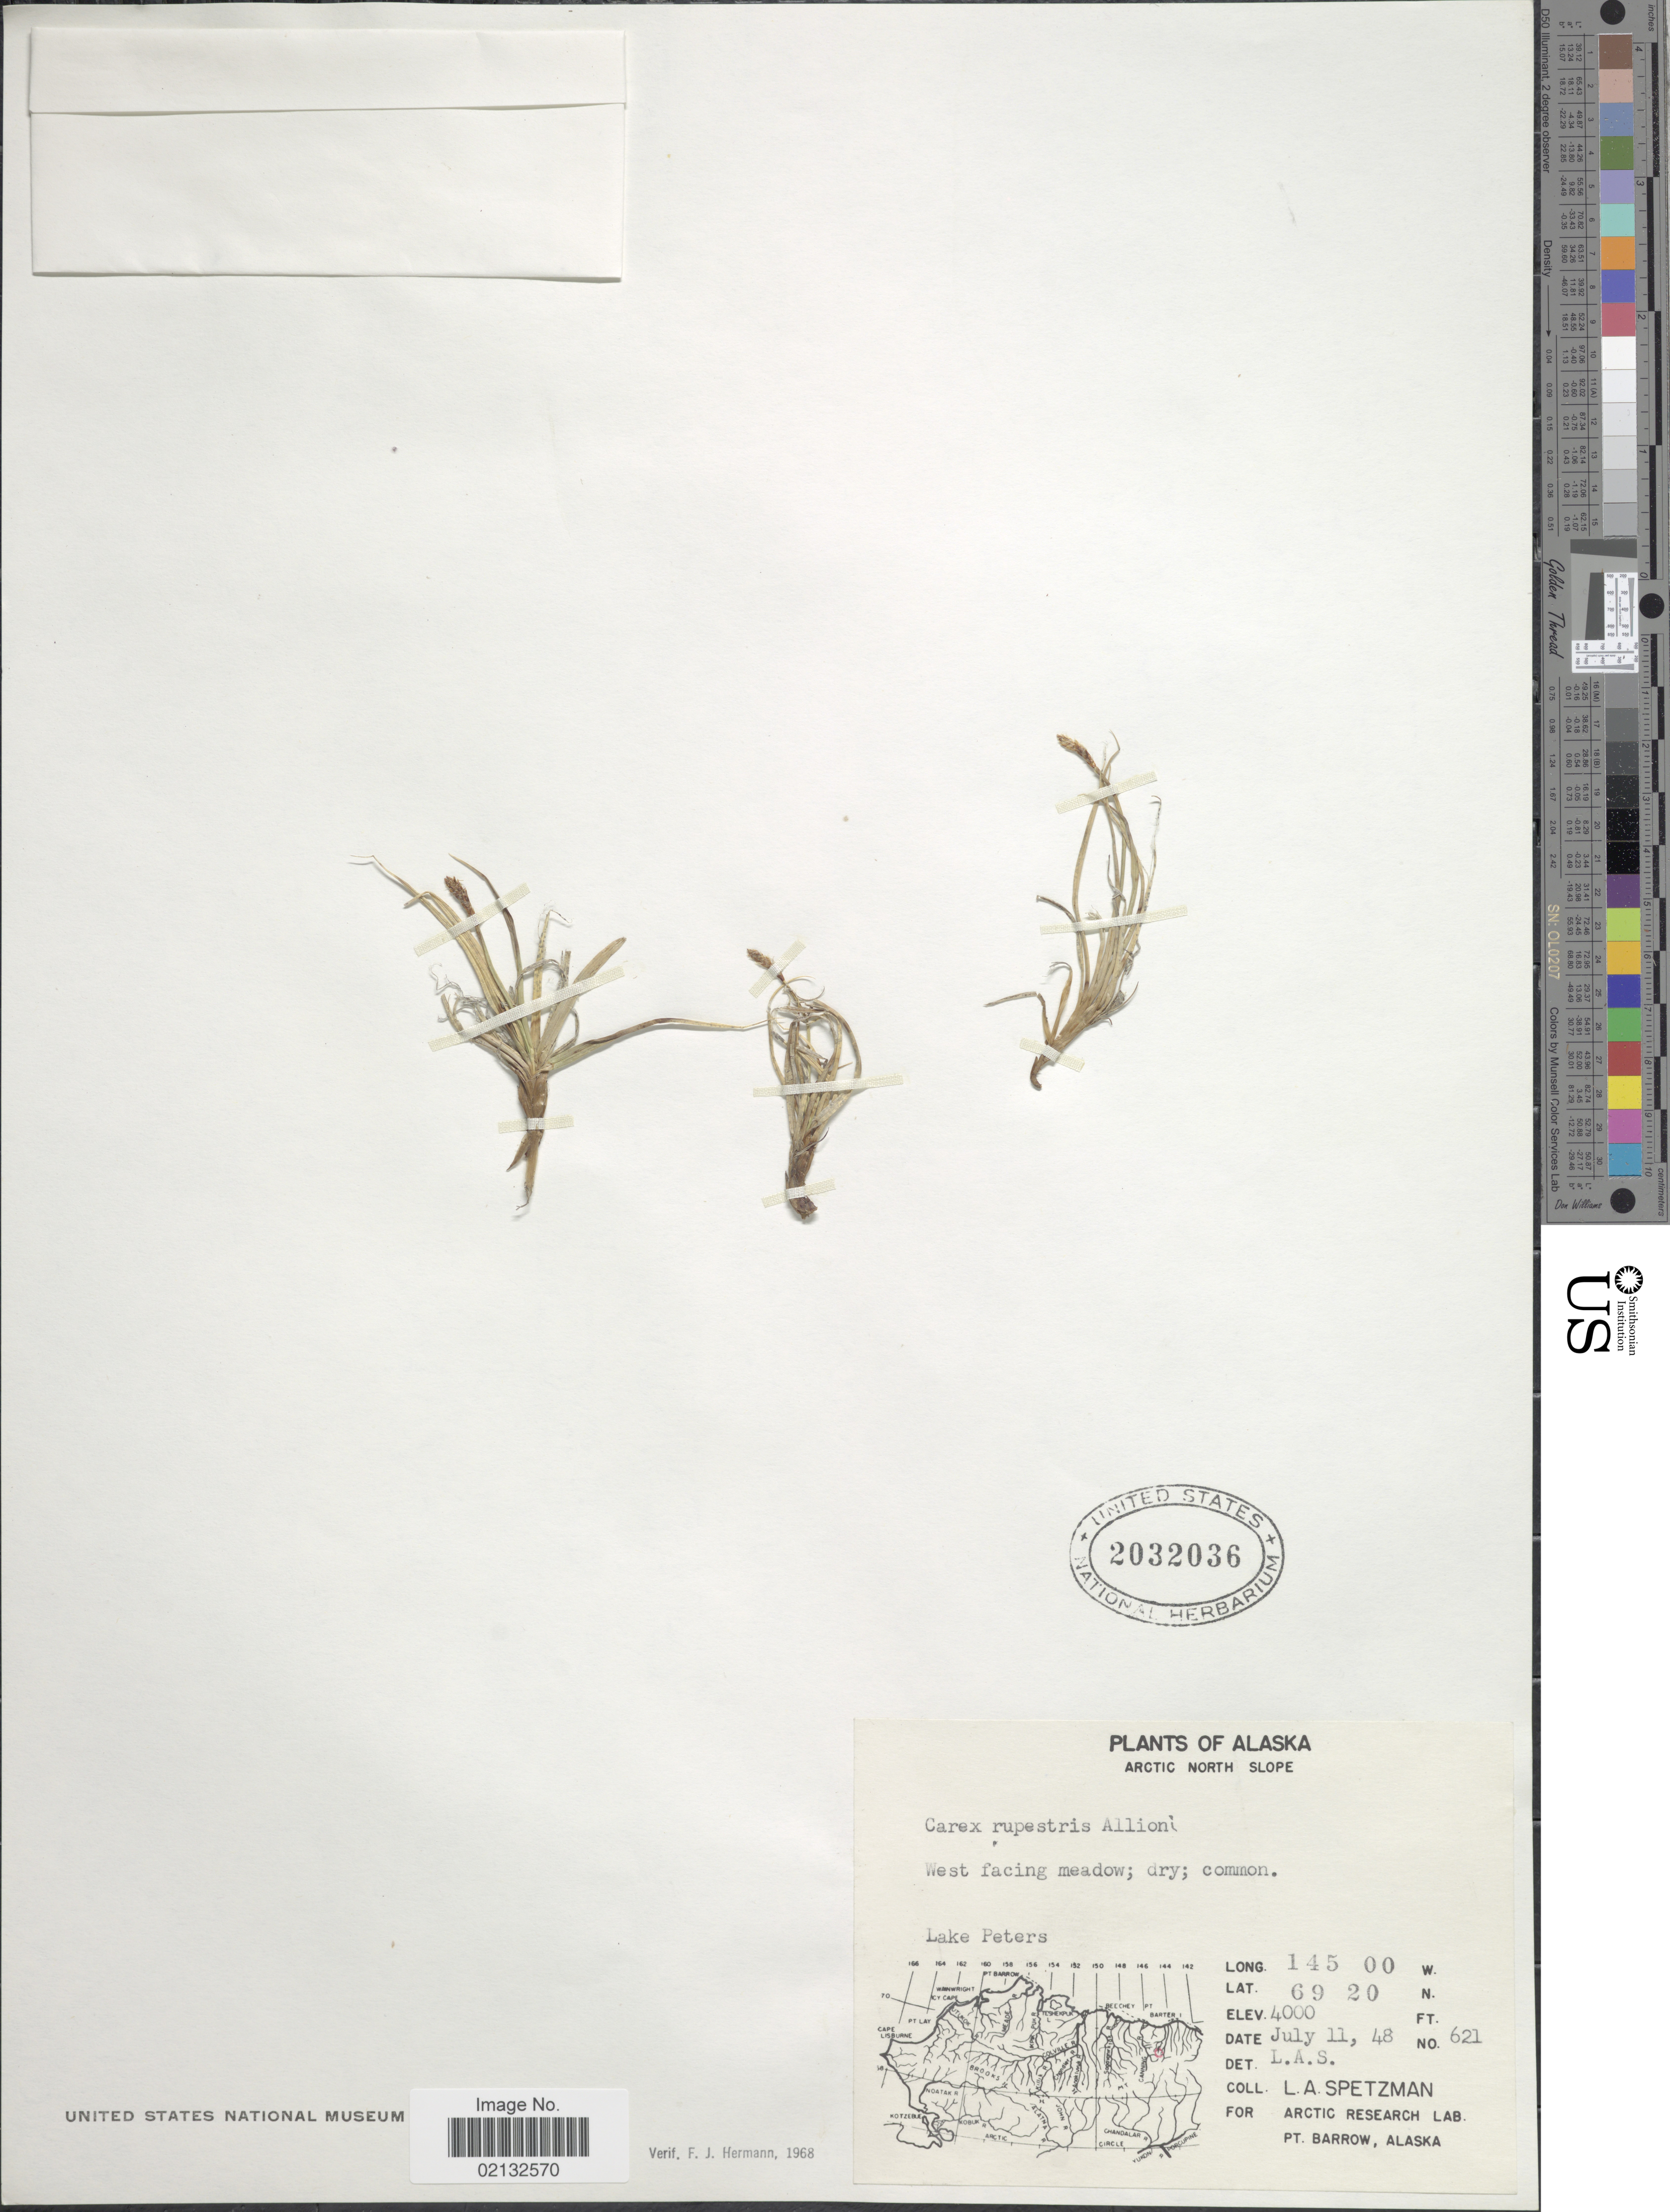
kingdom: Plantae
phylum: Tracheophyta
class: Liliopsida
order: Poales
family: Cyperaceae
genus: Carex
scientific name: Carex rupestris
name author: All.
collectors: L. Spetzman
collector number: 621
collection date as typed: Transcribed d/m/y: 11/7/48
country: United States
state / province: Alaska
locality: Arctic North Slope. Lake Peters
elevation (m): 1219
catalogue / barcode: US 2032036